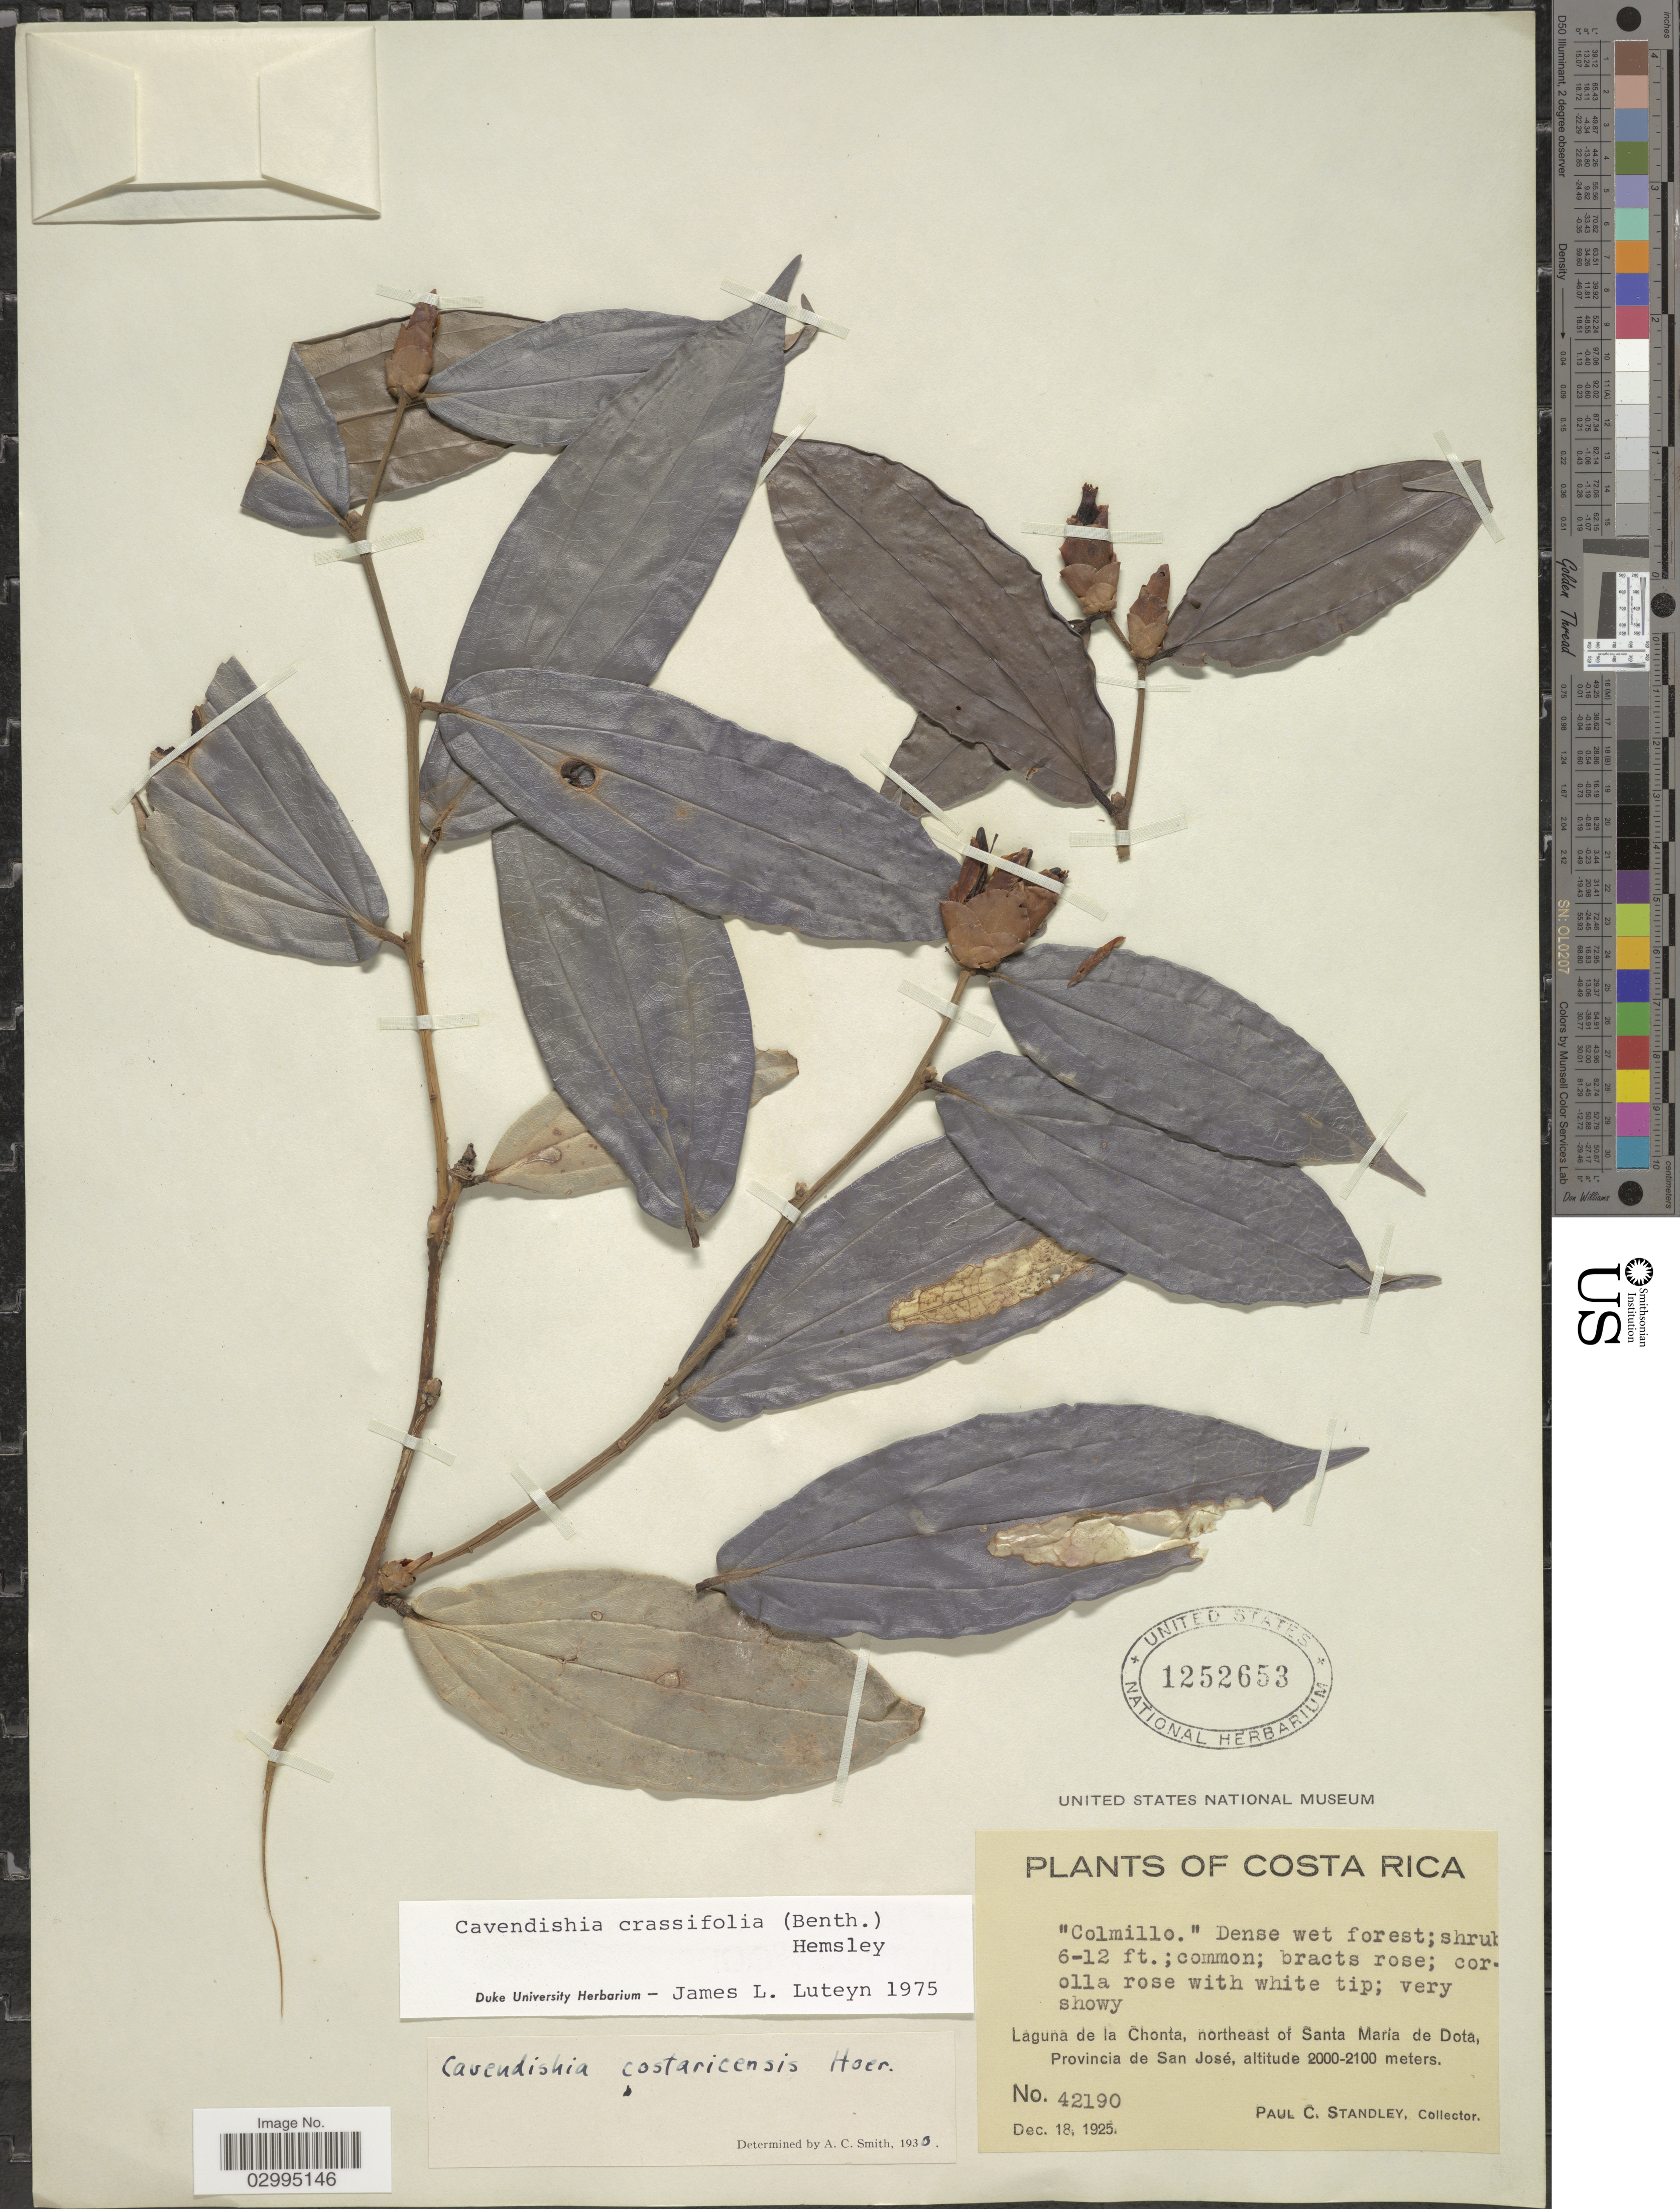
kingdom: Plantae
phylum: Tracheophyta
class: Magnoliopsida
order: Ericales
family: Ericaceae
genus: Cavendishia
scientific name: Cavendishia crassifolia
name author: (Benth.) Hemsl.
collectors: P. C. Standley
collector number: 42190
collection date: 1925-12-18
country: Costa Rica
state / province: San José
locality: Laguna de la Chonta, northeast of Santa María de Dota, Provincia de San José.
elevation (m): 2000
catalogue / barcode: US 1252653